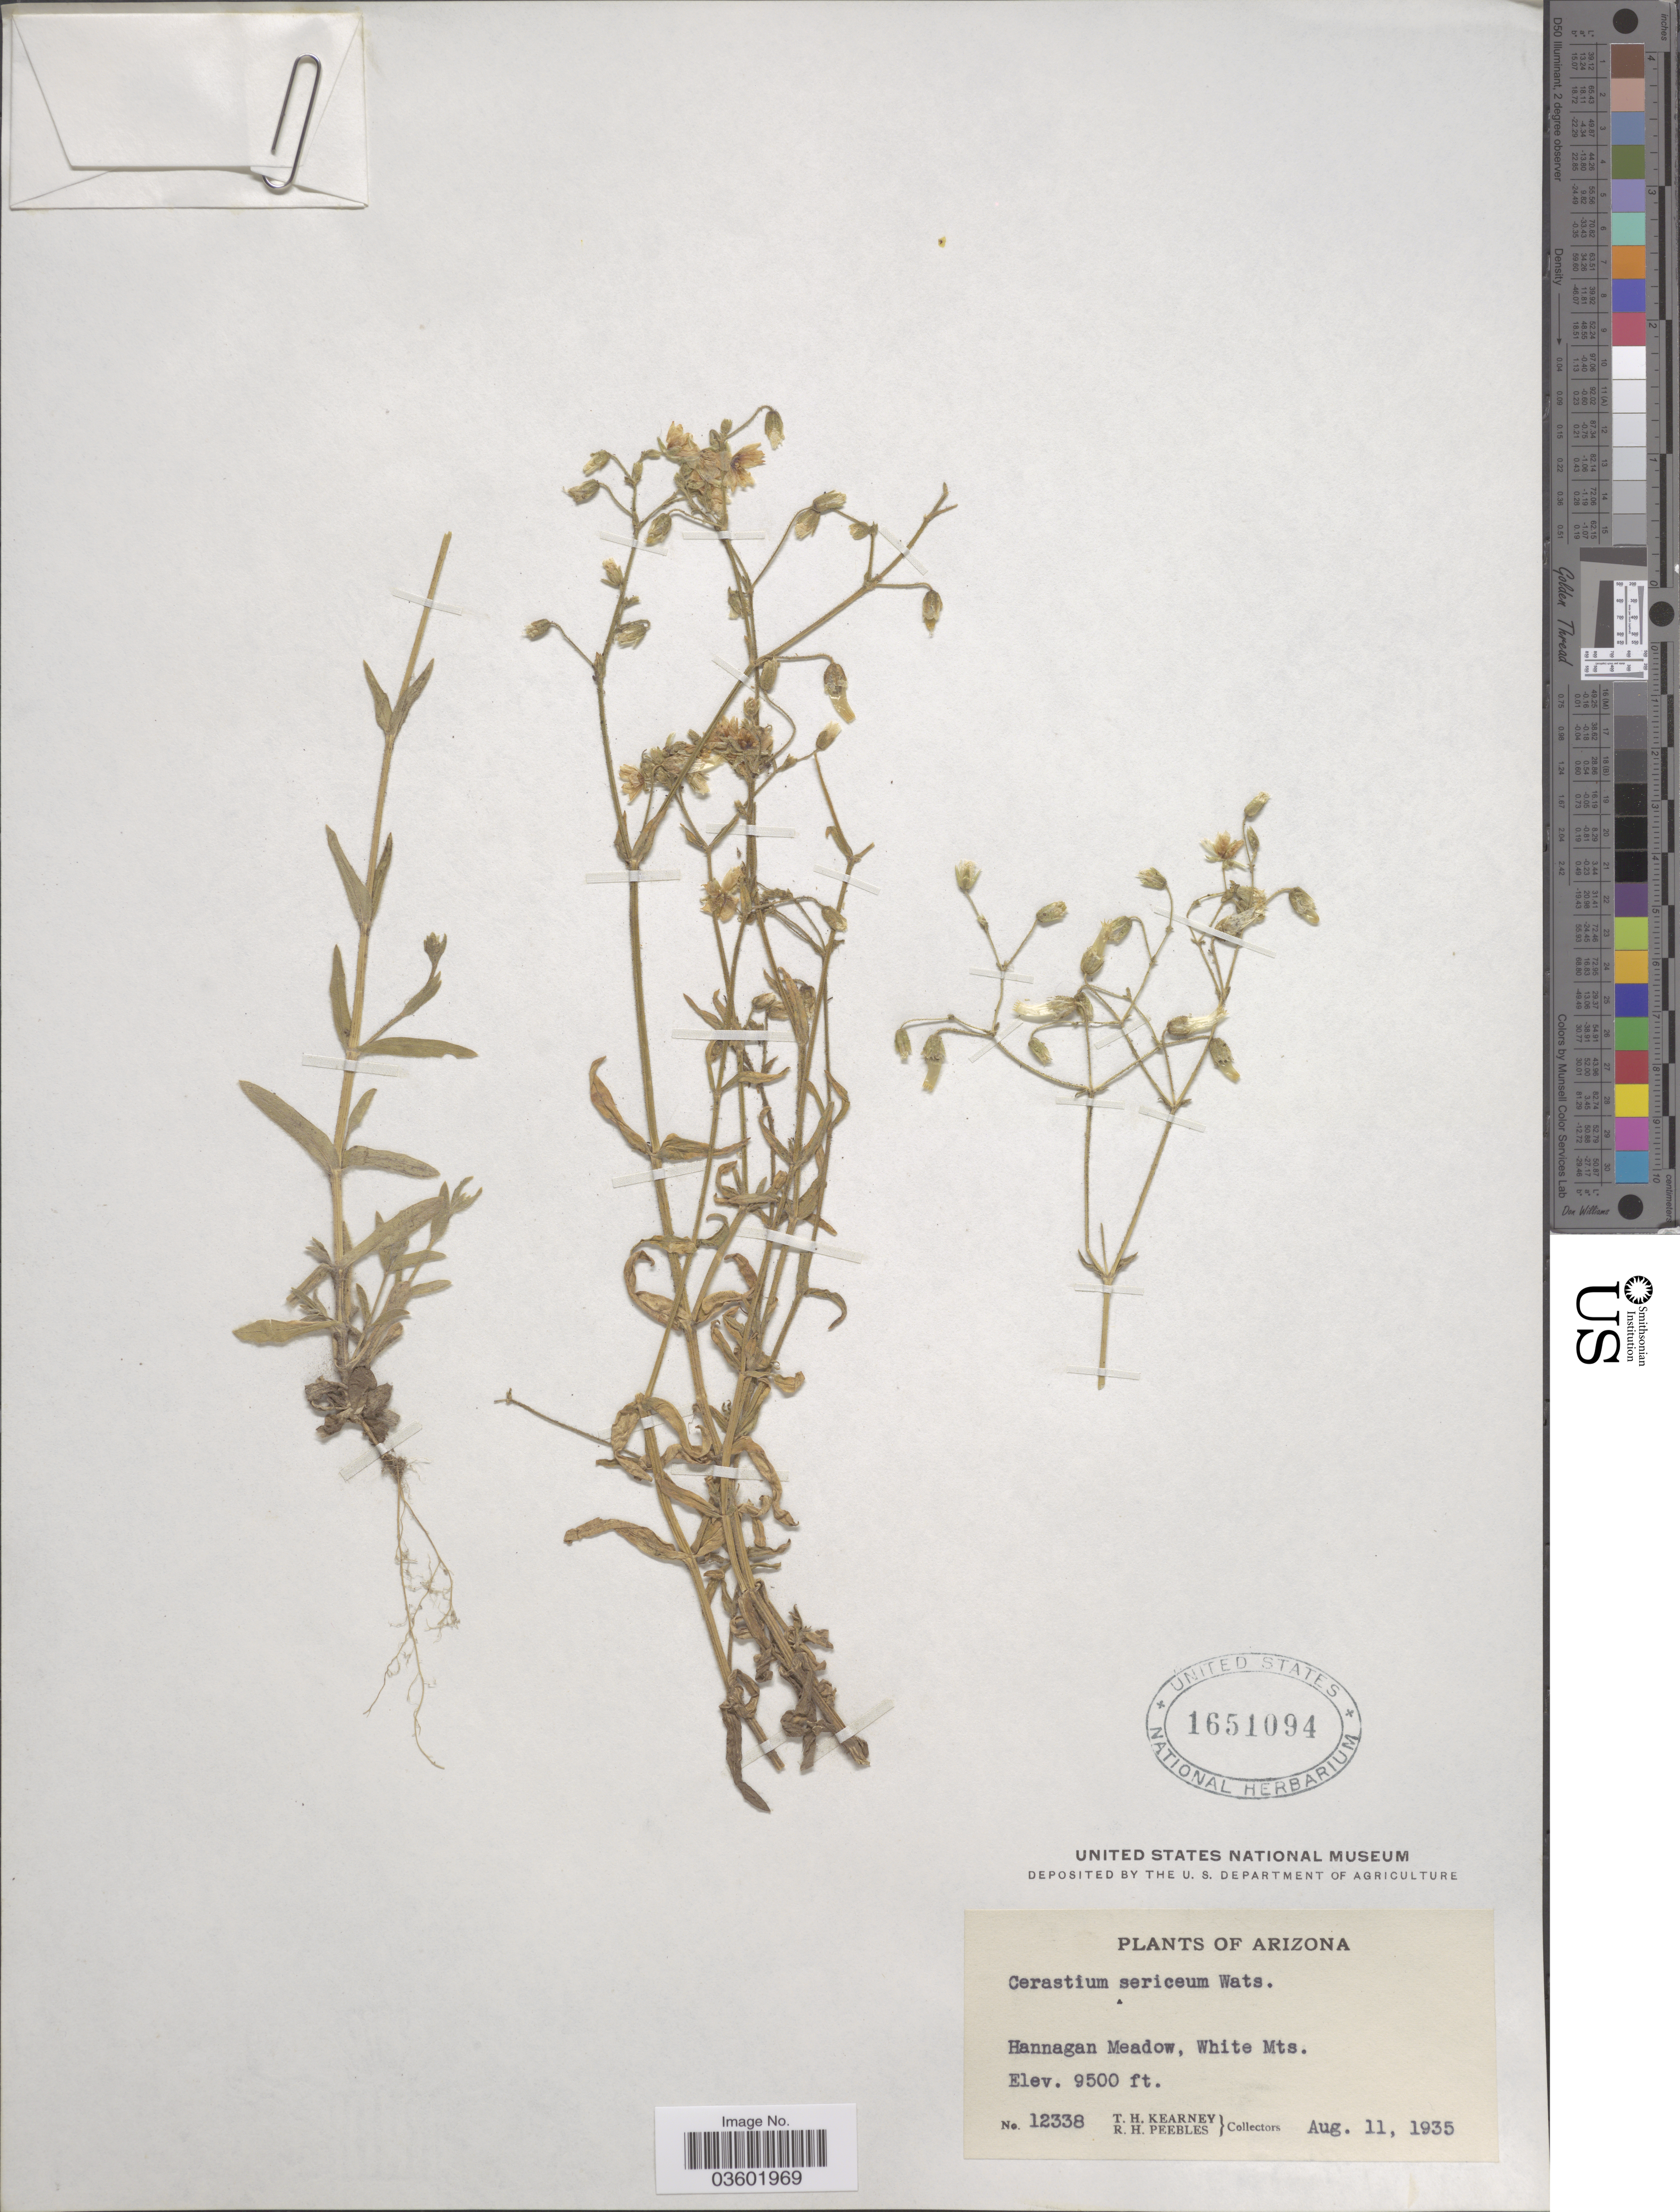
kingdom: Plantae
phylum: Tracheophyta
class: Magnoliopsida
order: Caryophyllales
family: Caryophyllaceae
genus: Cerastium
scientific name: Cerastium sericeum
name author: Pourr.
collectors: T. H. Kearney & R. H. Peebles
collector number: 12338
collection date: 1935-08-11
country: United States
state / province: Arizona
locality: Hannagan Meadow, White Mts.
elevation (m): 2896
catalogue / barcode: US 1651094